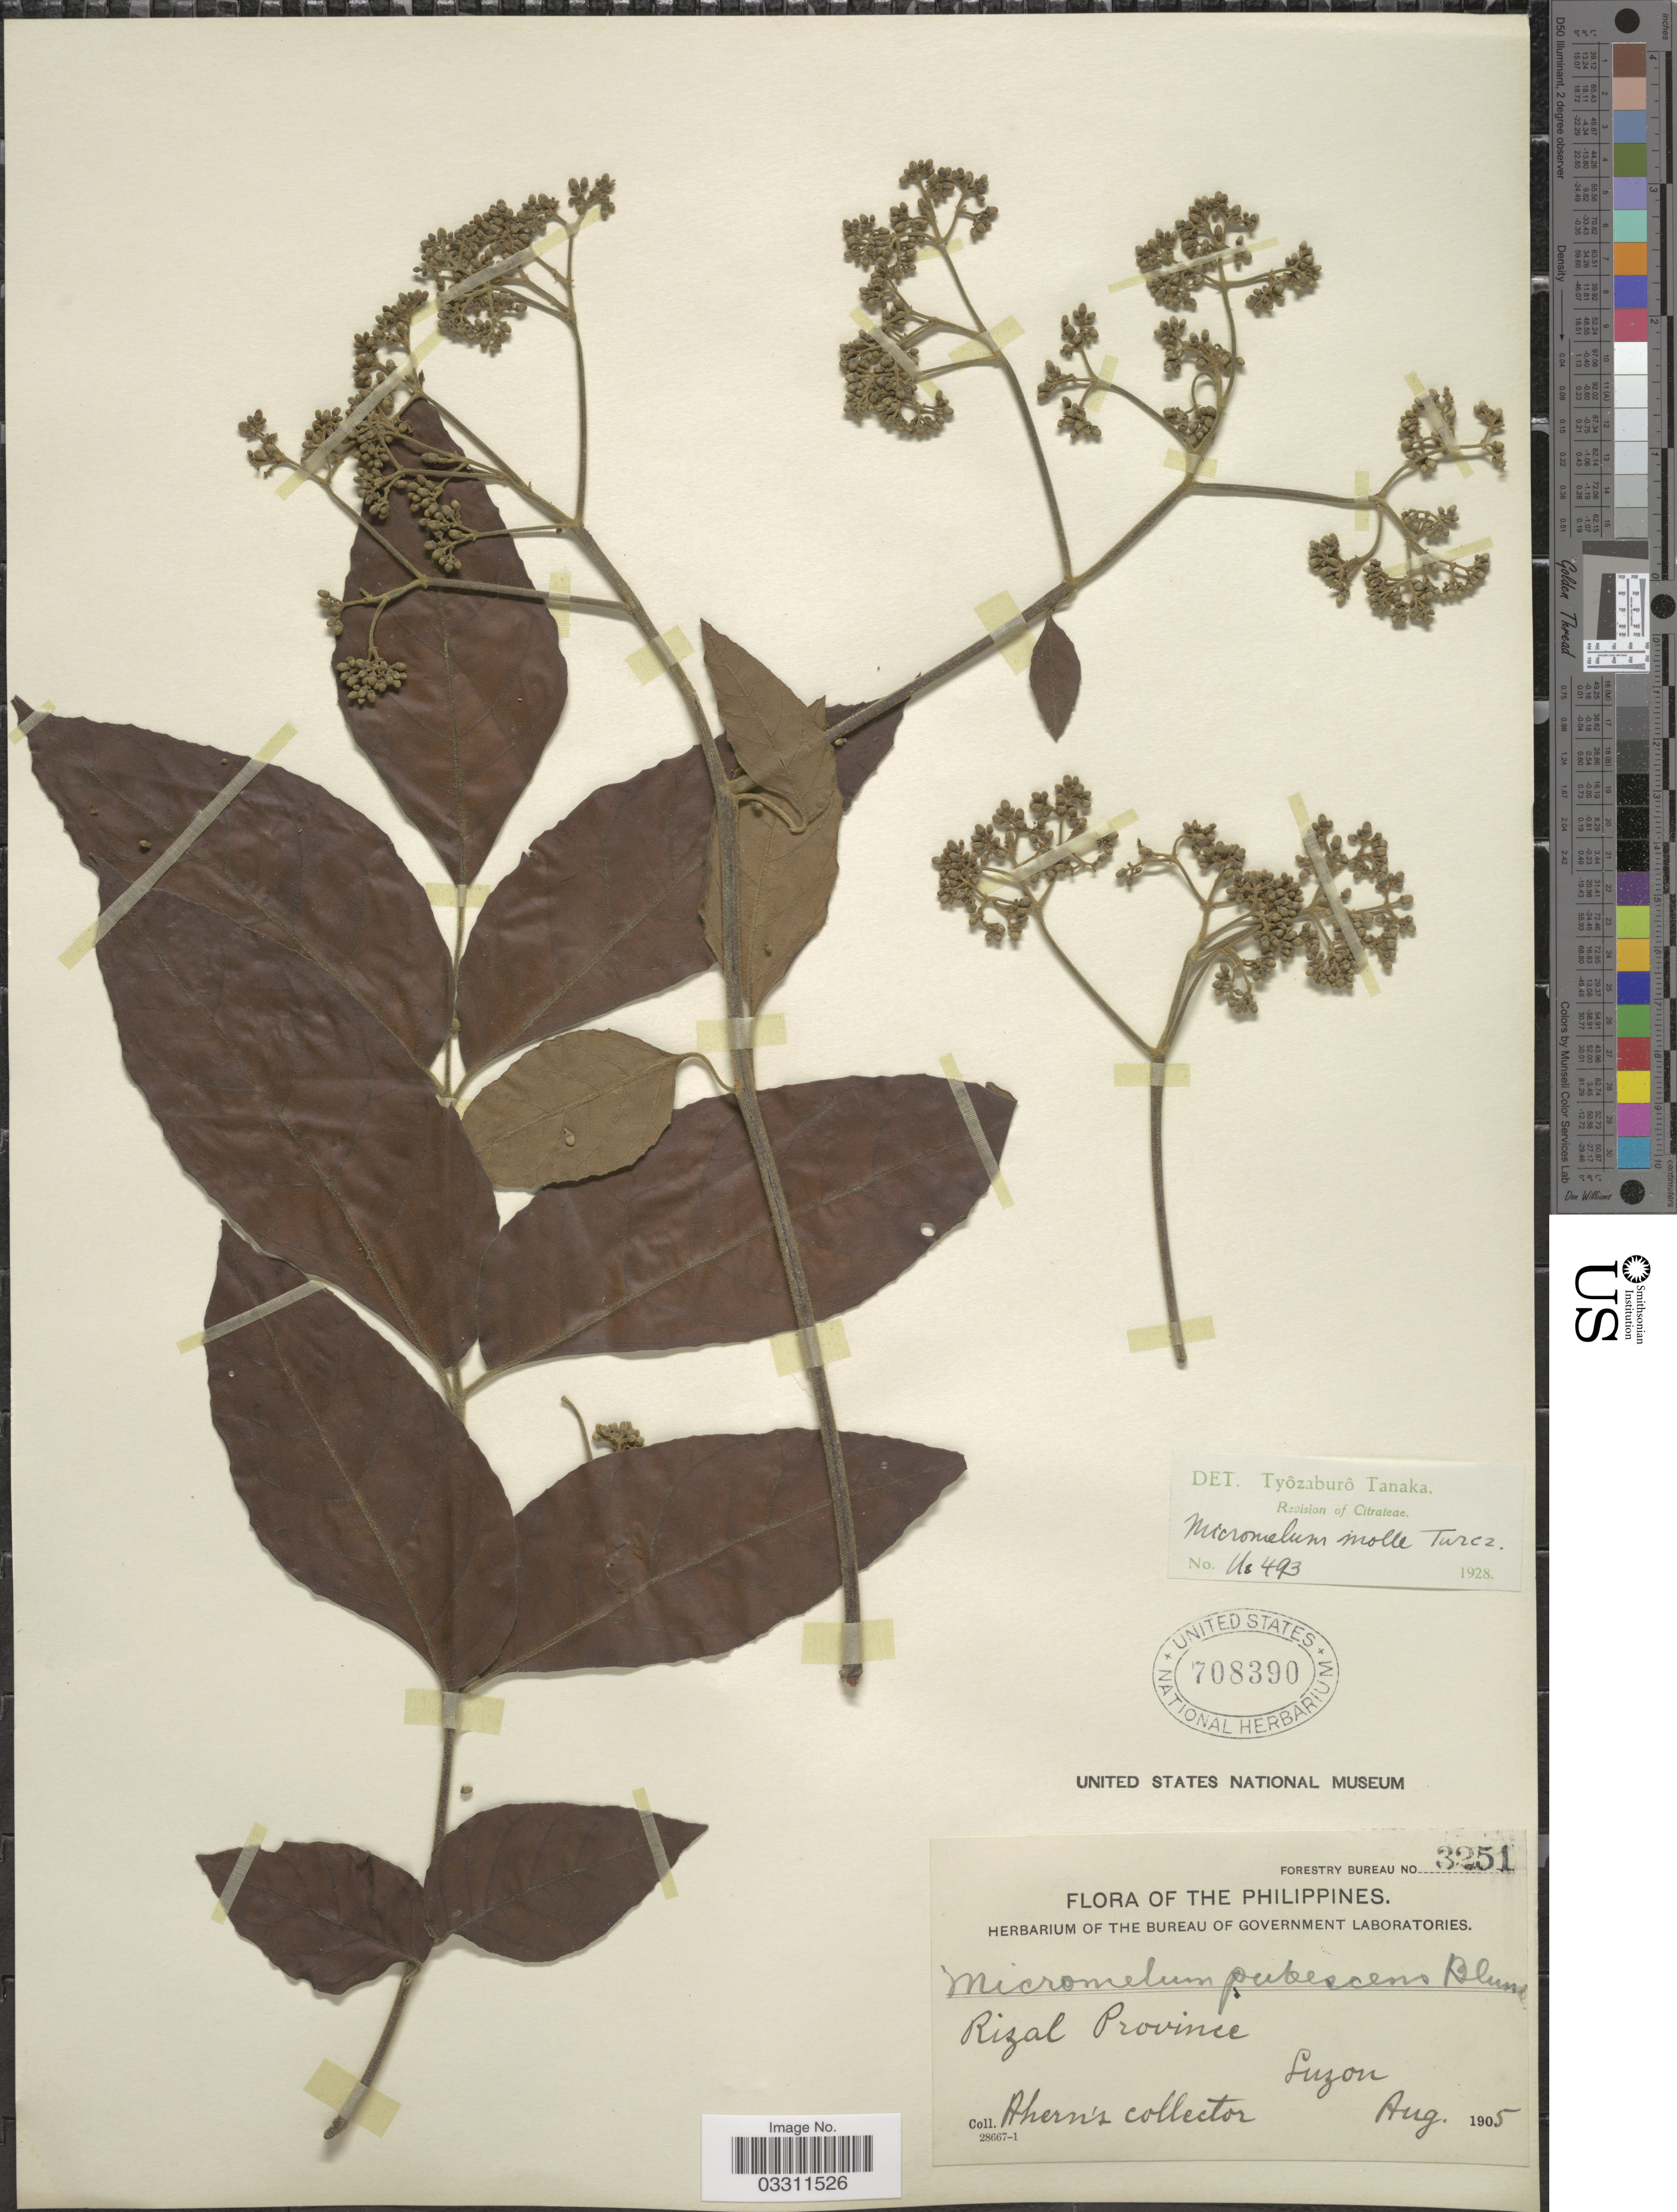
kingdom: Plantae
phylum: Tracheophyta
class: Magnoliopsida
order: Sapindales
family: Rutaceae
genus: Micromelum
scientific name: Micromelum molle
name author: Turcz.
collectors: Ahern's collector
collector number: Forestry Bureau 3251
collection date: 1905-08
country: Philippines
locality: Rizal Province, Luzon.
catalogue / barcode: US 708390